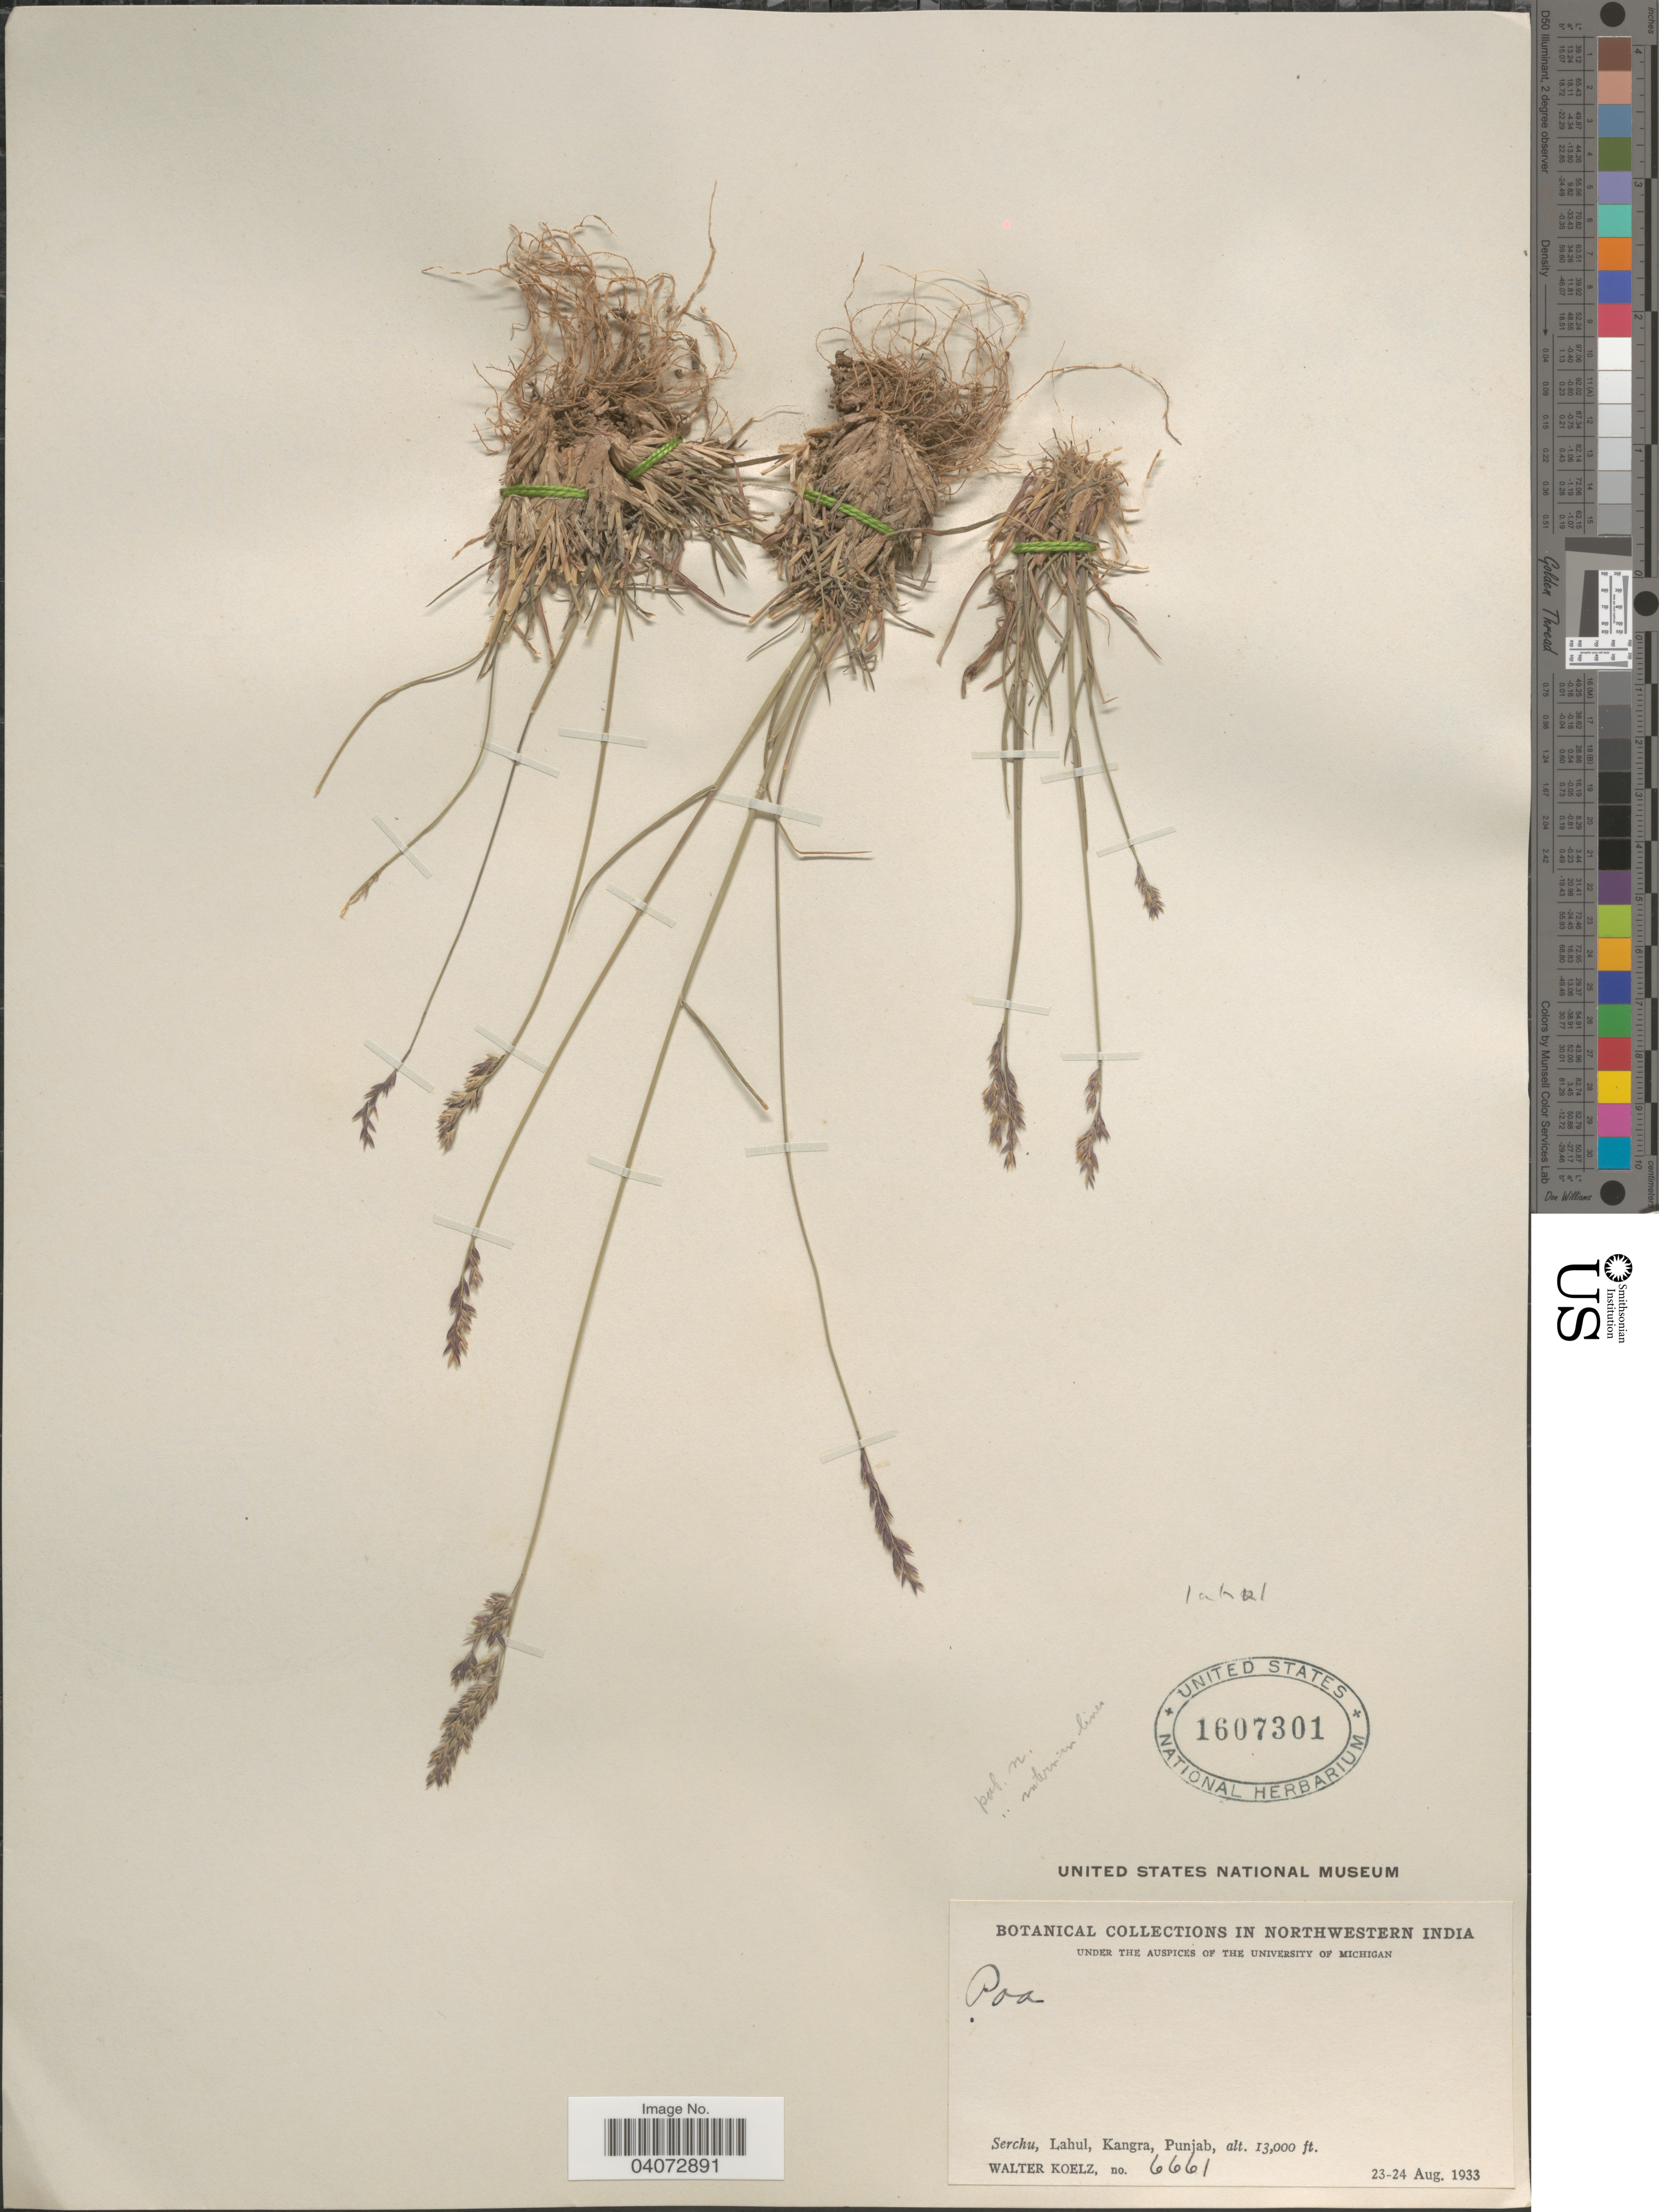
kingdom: Plantae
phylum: Tracheophyta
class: Liliopsida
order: Poales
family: Poaceae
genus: Poa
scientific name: Poa albertii subsp. lahulensis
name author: (Bor) Olonova & G.H. Zhu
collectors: W. N. Koelz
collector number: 6661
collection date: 1933-08-23/1933-08-24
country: India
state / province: Punjab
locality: Northwestern India. Serchu, Kangra.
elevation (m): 3962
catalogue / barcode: US 1607301